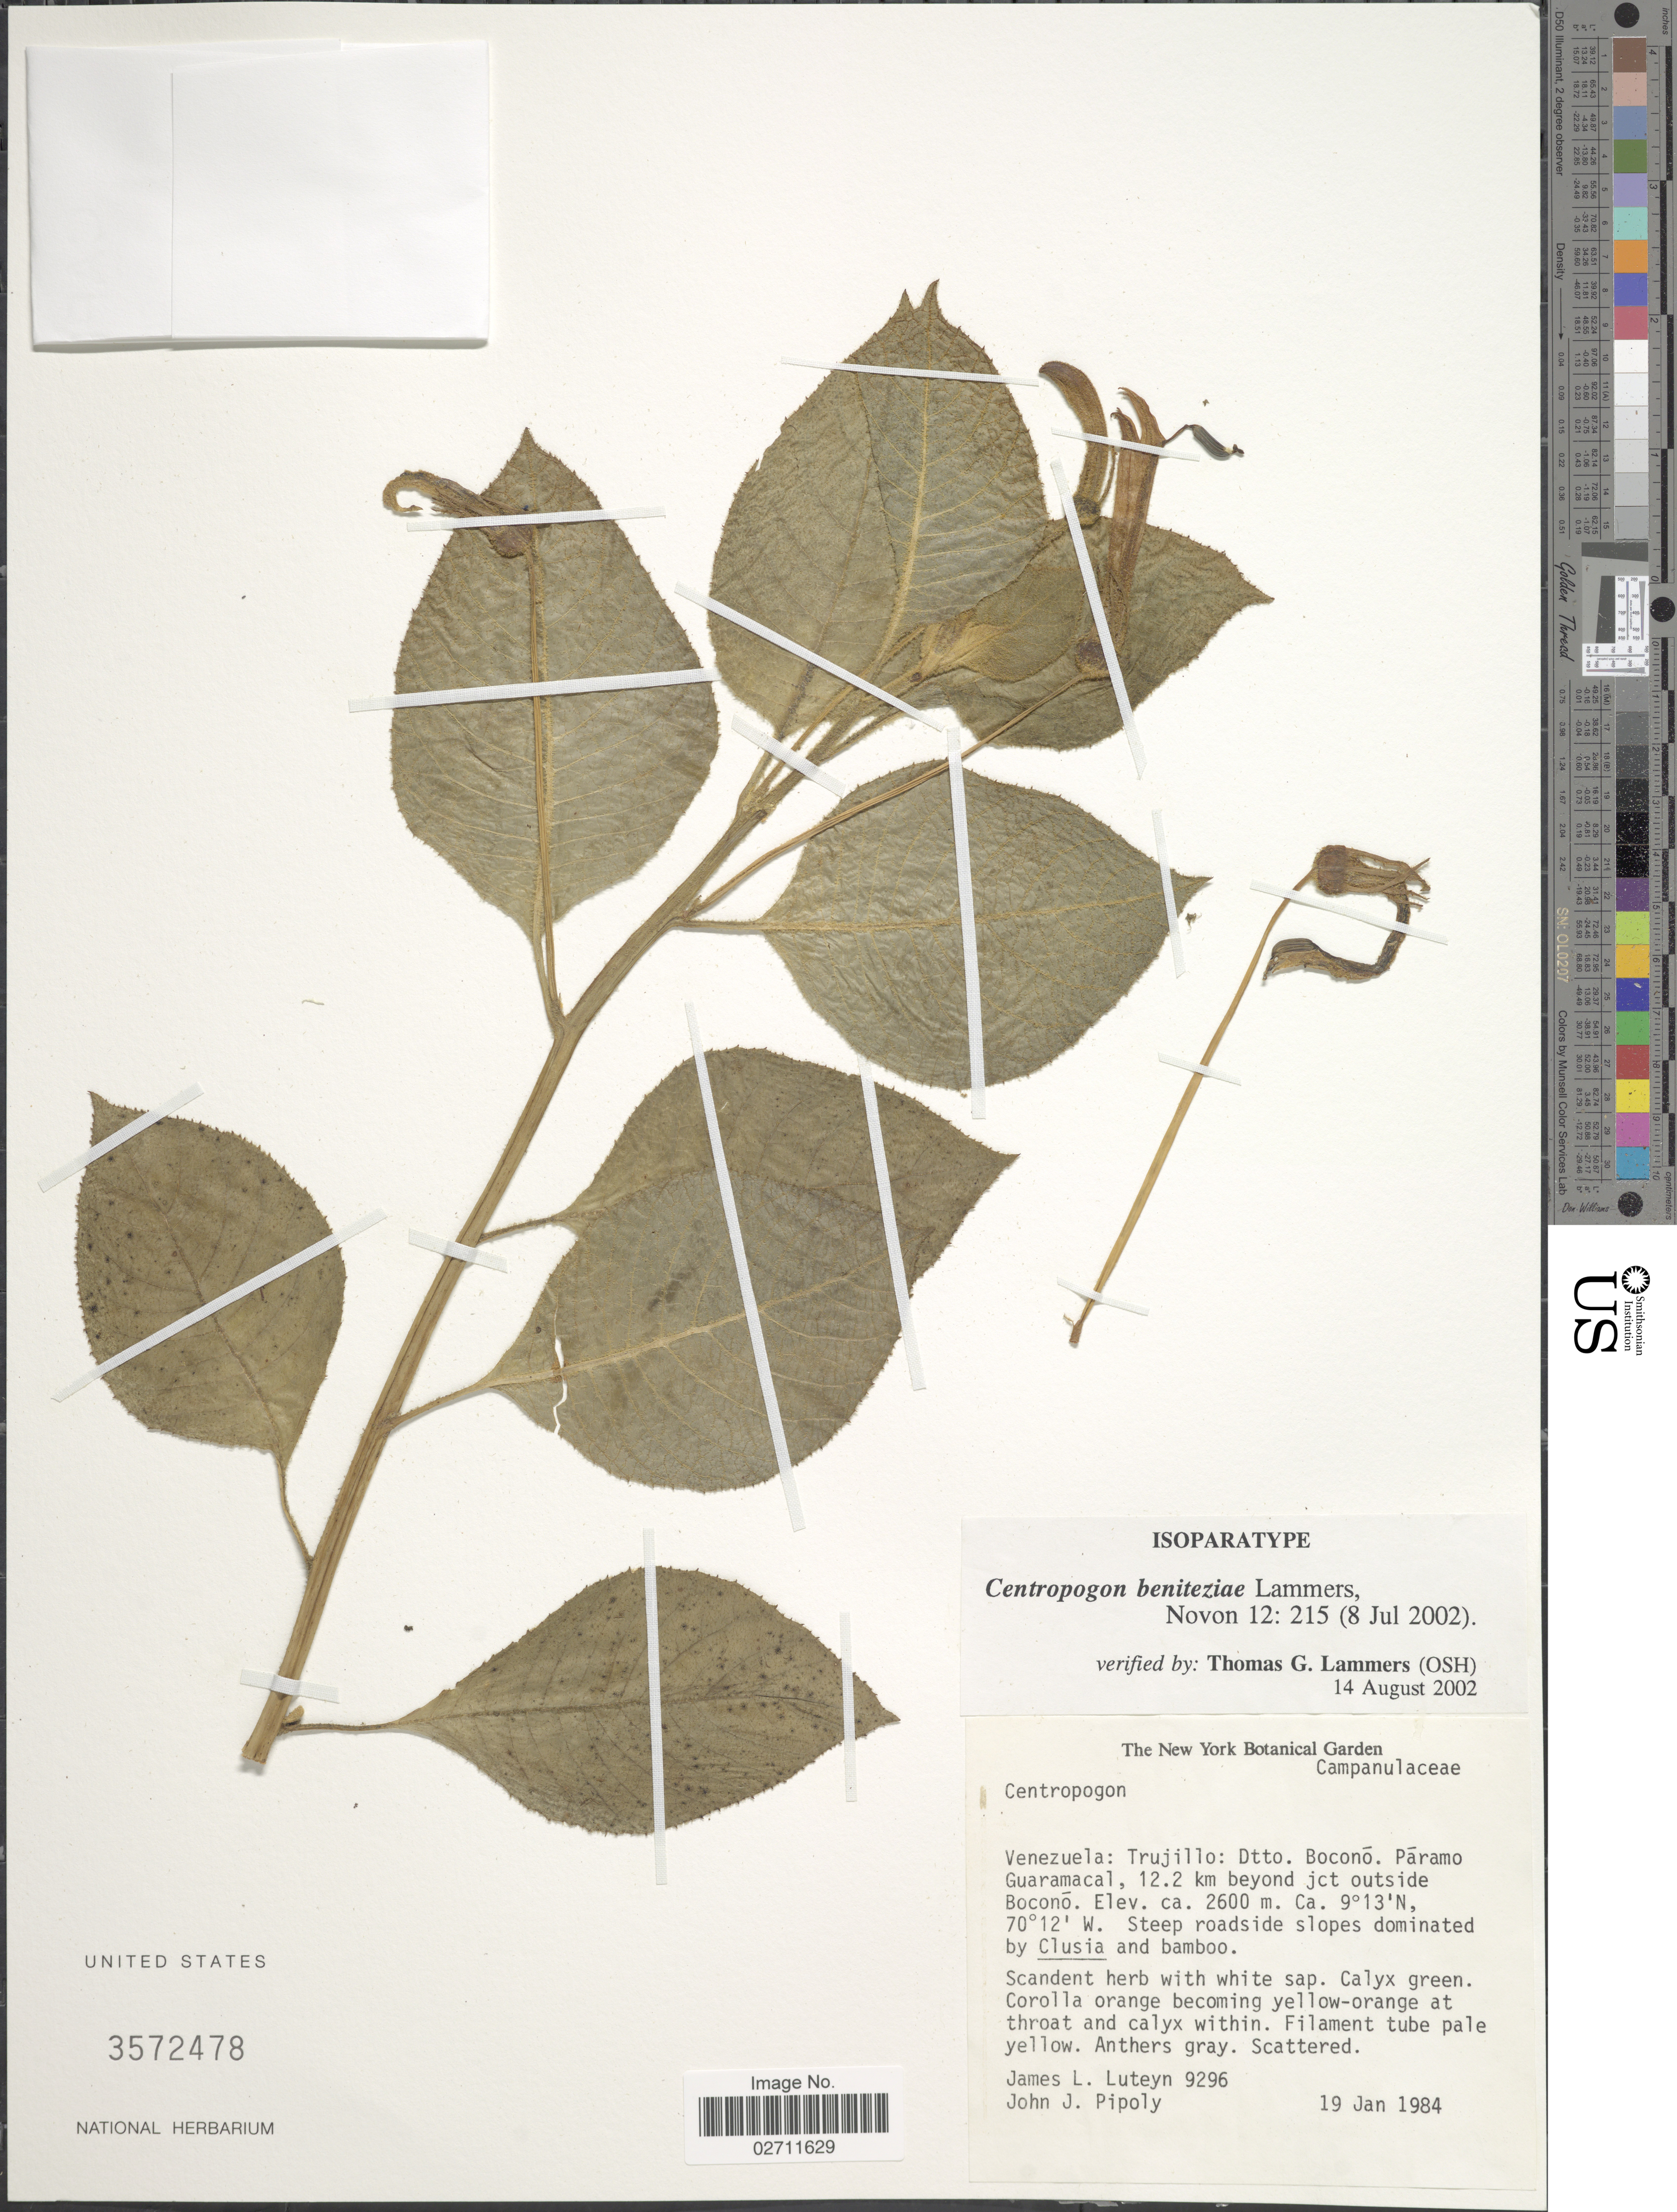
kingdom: Plantae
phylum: Tracheophyta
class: Magnoliopsida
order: Asterales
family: Campanulaceae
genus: Centropogon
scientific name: Centropogon beniteziae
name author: Lammers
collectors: J. L. Luteyn & J. J. Pipoly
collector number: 9296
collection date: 1984-01-19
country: Venezuela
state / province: Trujillo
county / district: Boconó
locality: Paramo de Guaramacal. 12.2 km beyond jct outside Bocono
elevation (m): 2600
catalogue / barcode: US 3572478